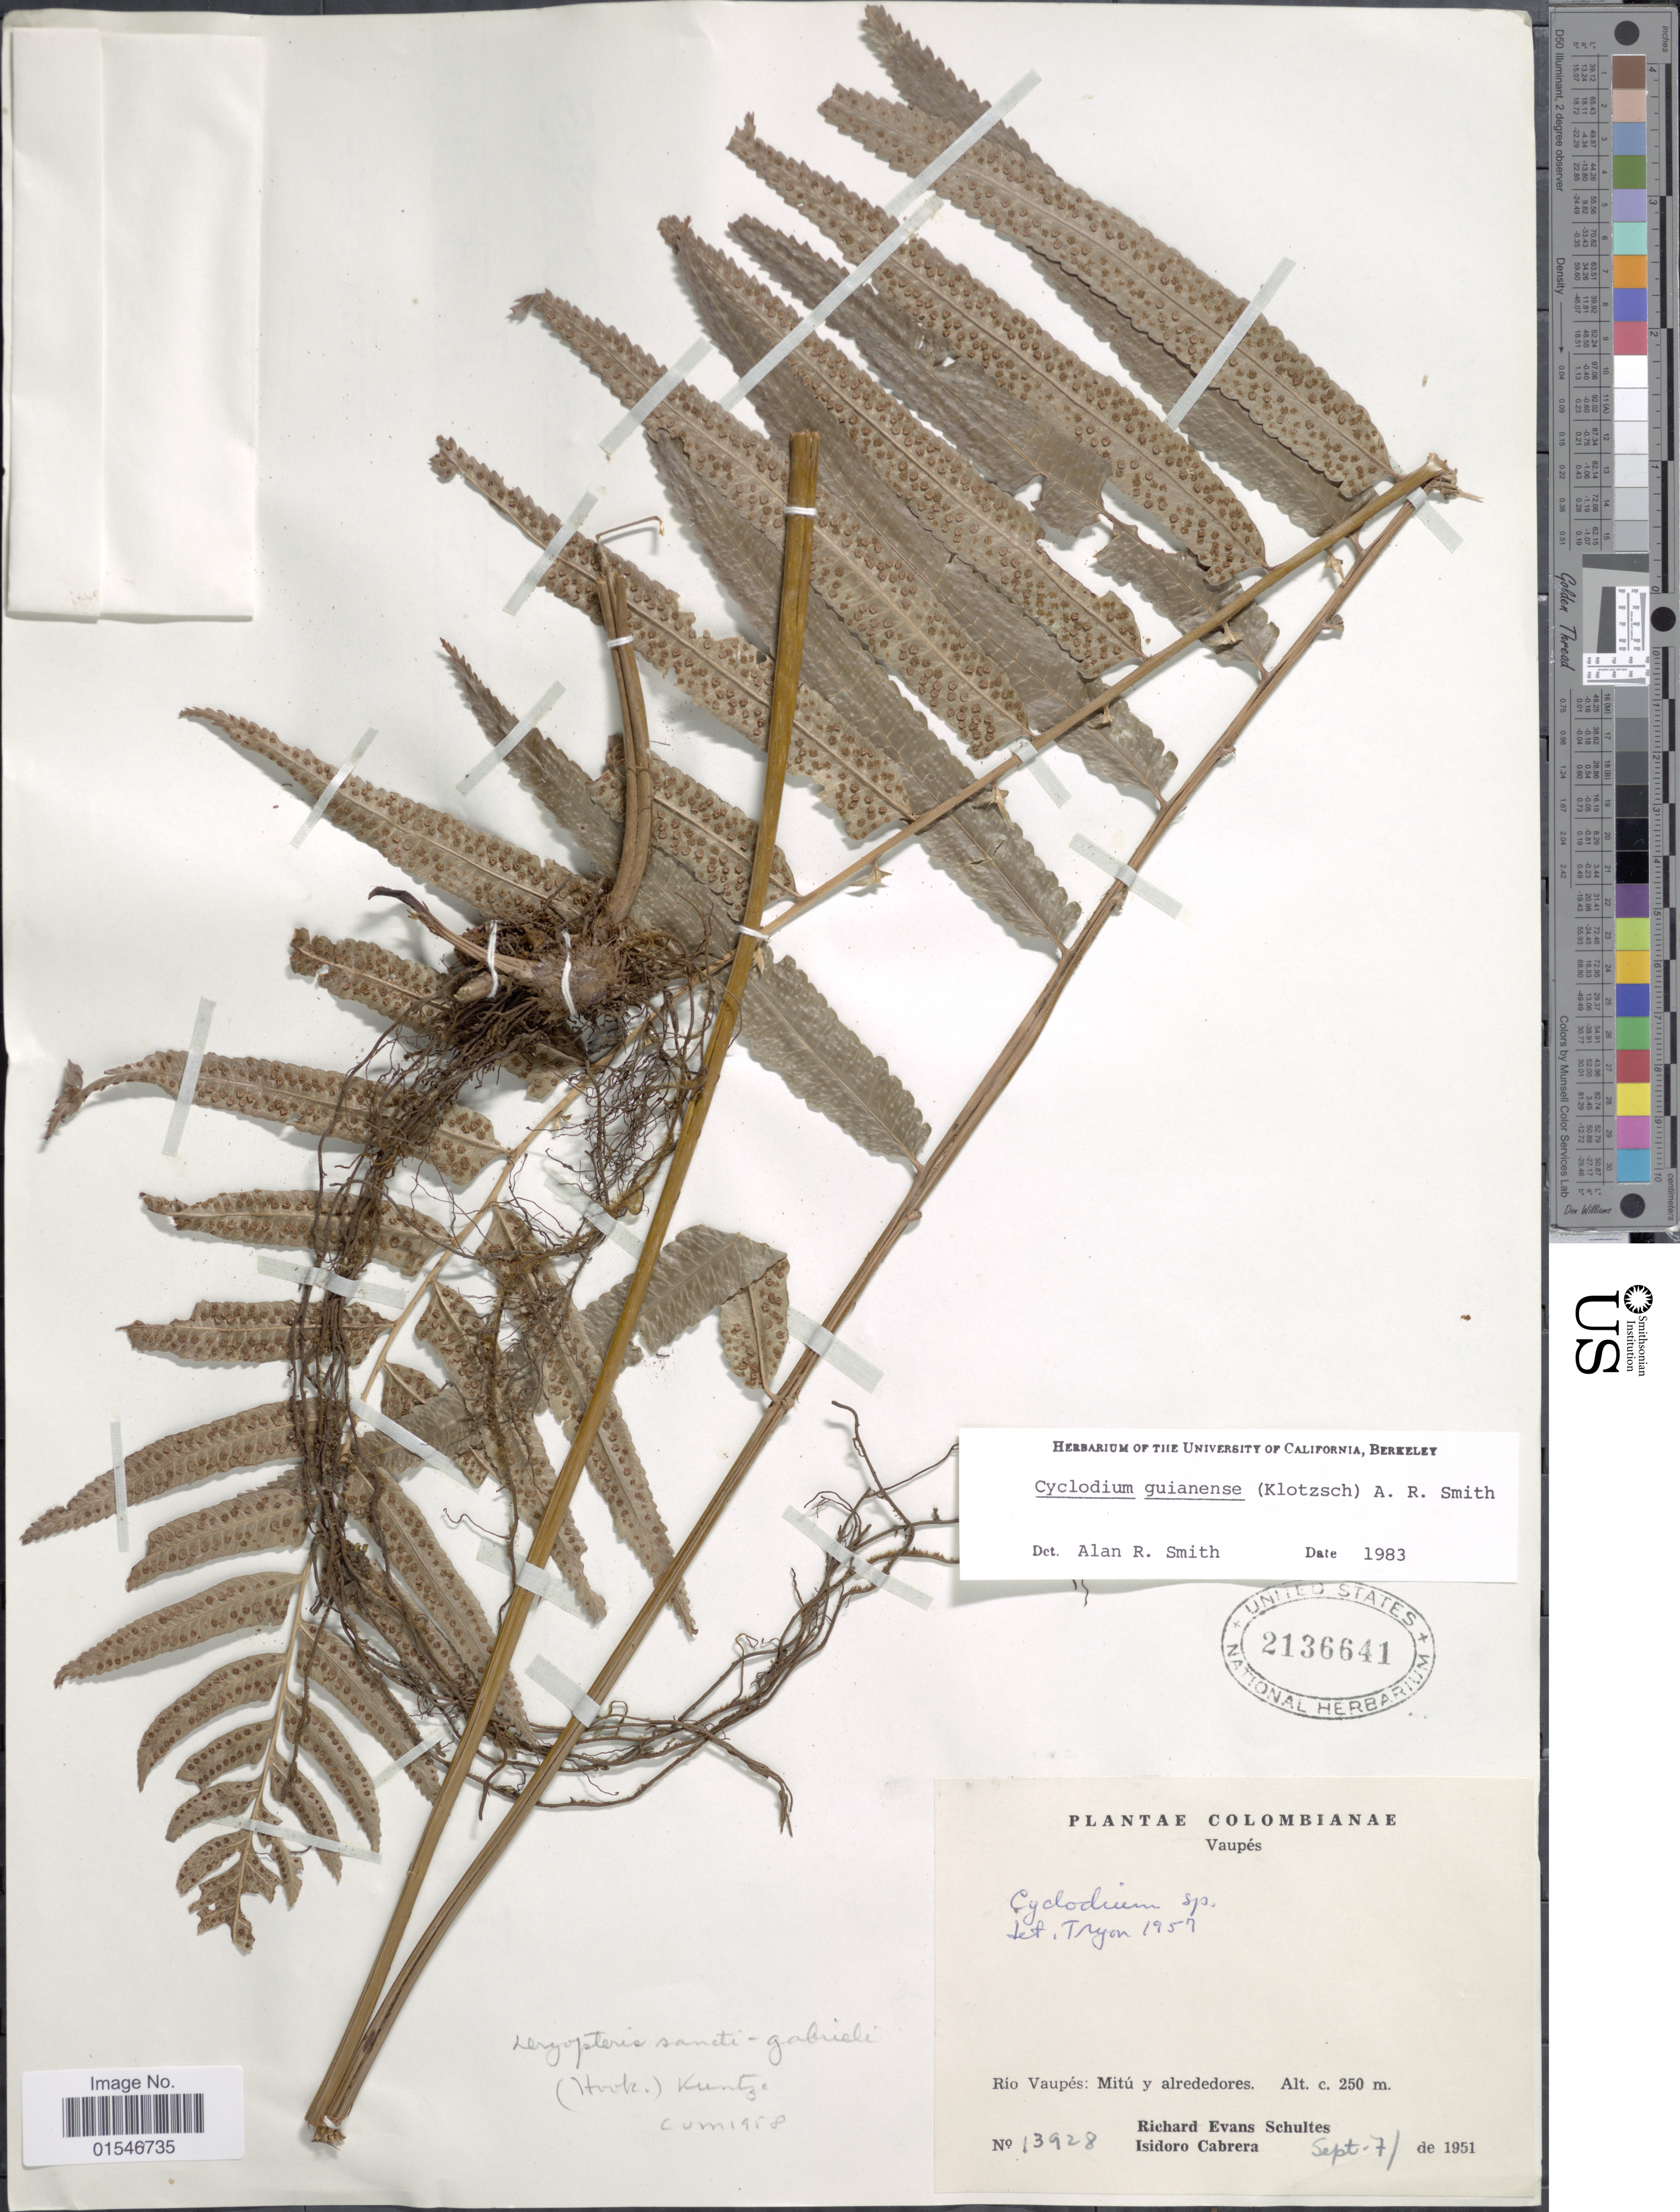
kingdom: Plantae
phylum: Tracheophyta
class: Polypodiopsida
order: Polypodiales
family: Dryopteridaceae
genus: Cyclodium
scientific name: Cyclodium guianense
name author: (Klotzsch) van der Werff ex L.D. Gómez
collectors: R. E. Schultes & I. Cabrera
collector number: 13928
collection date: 1951-09-07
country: Colombia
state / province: Vaupés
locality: Río Vaupés: Mitú y alrededores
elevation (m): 250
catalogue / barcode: US 2136641